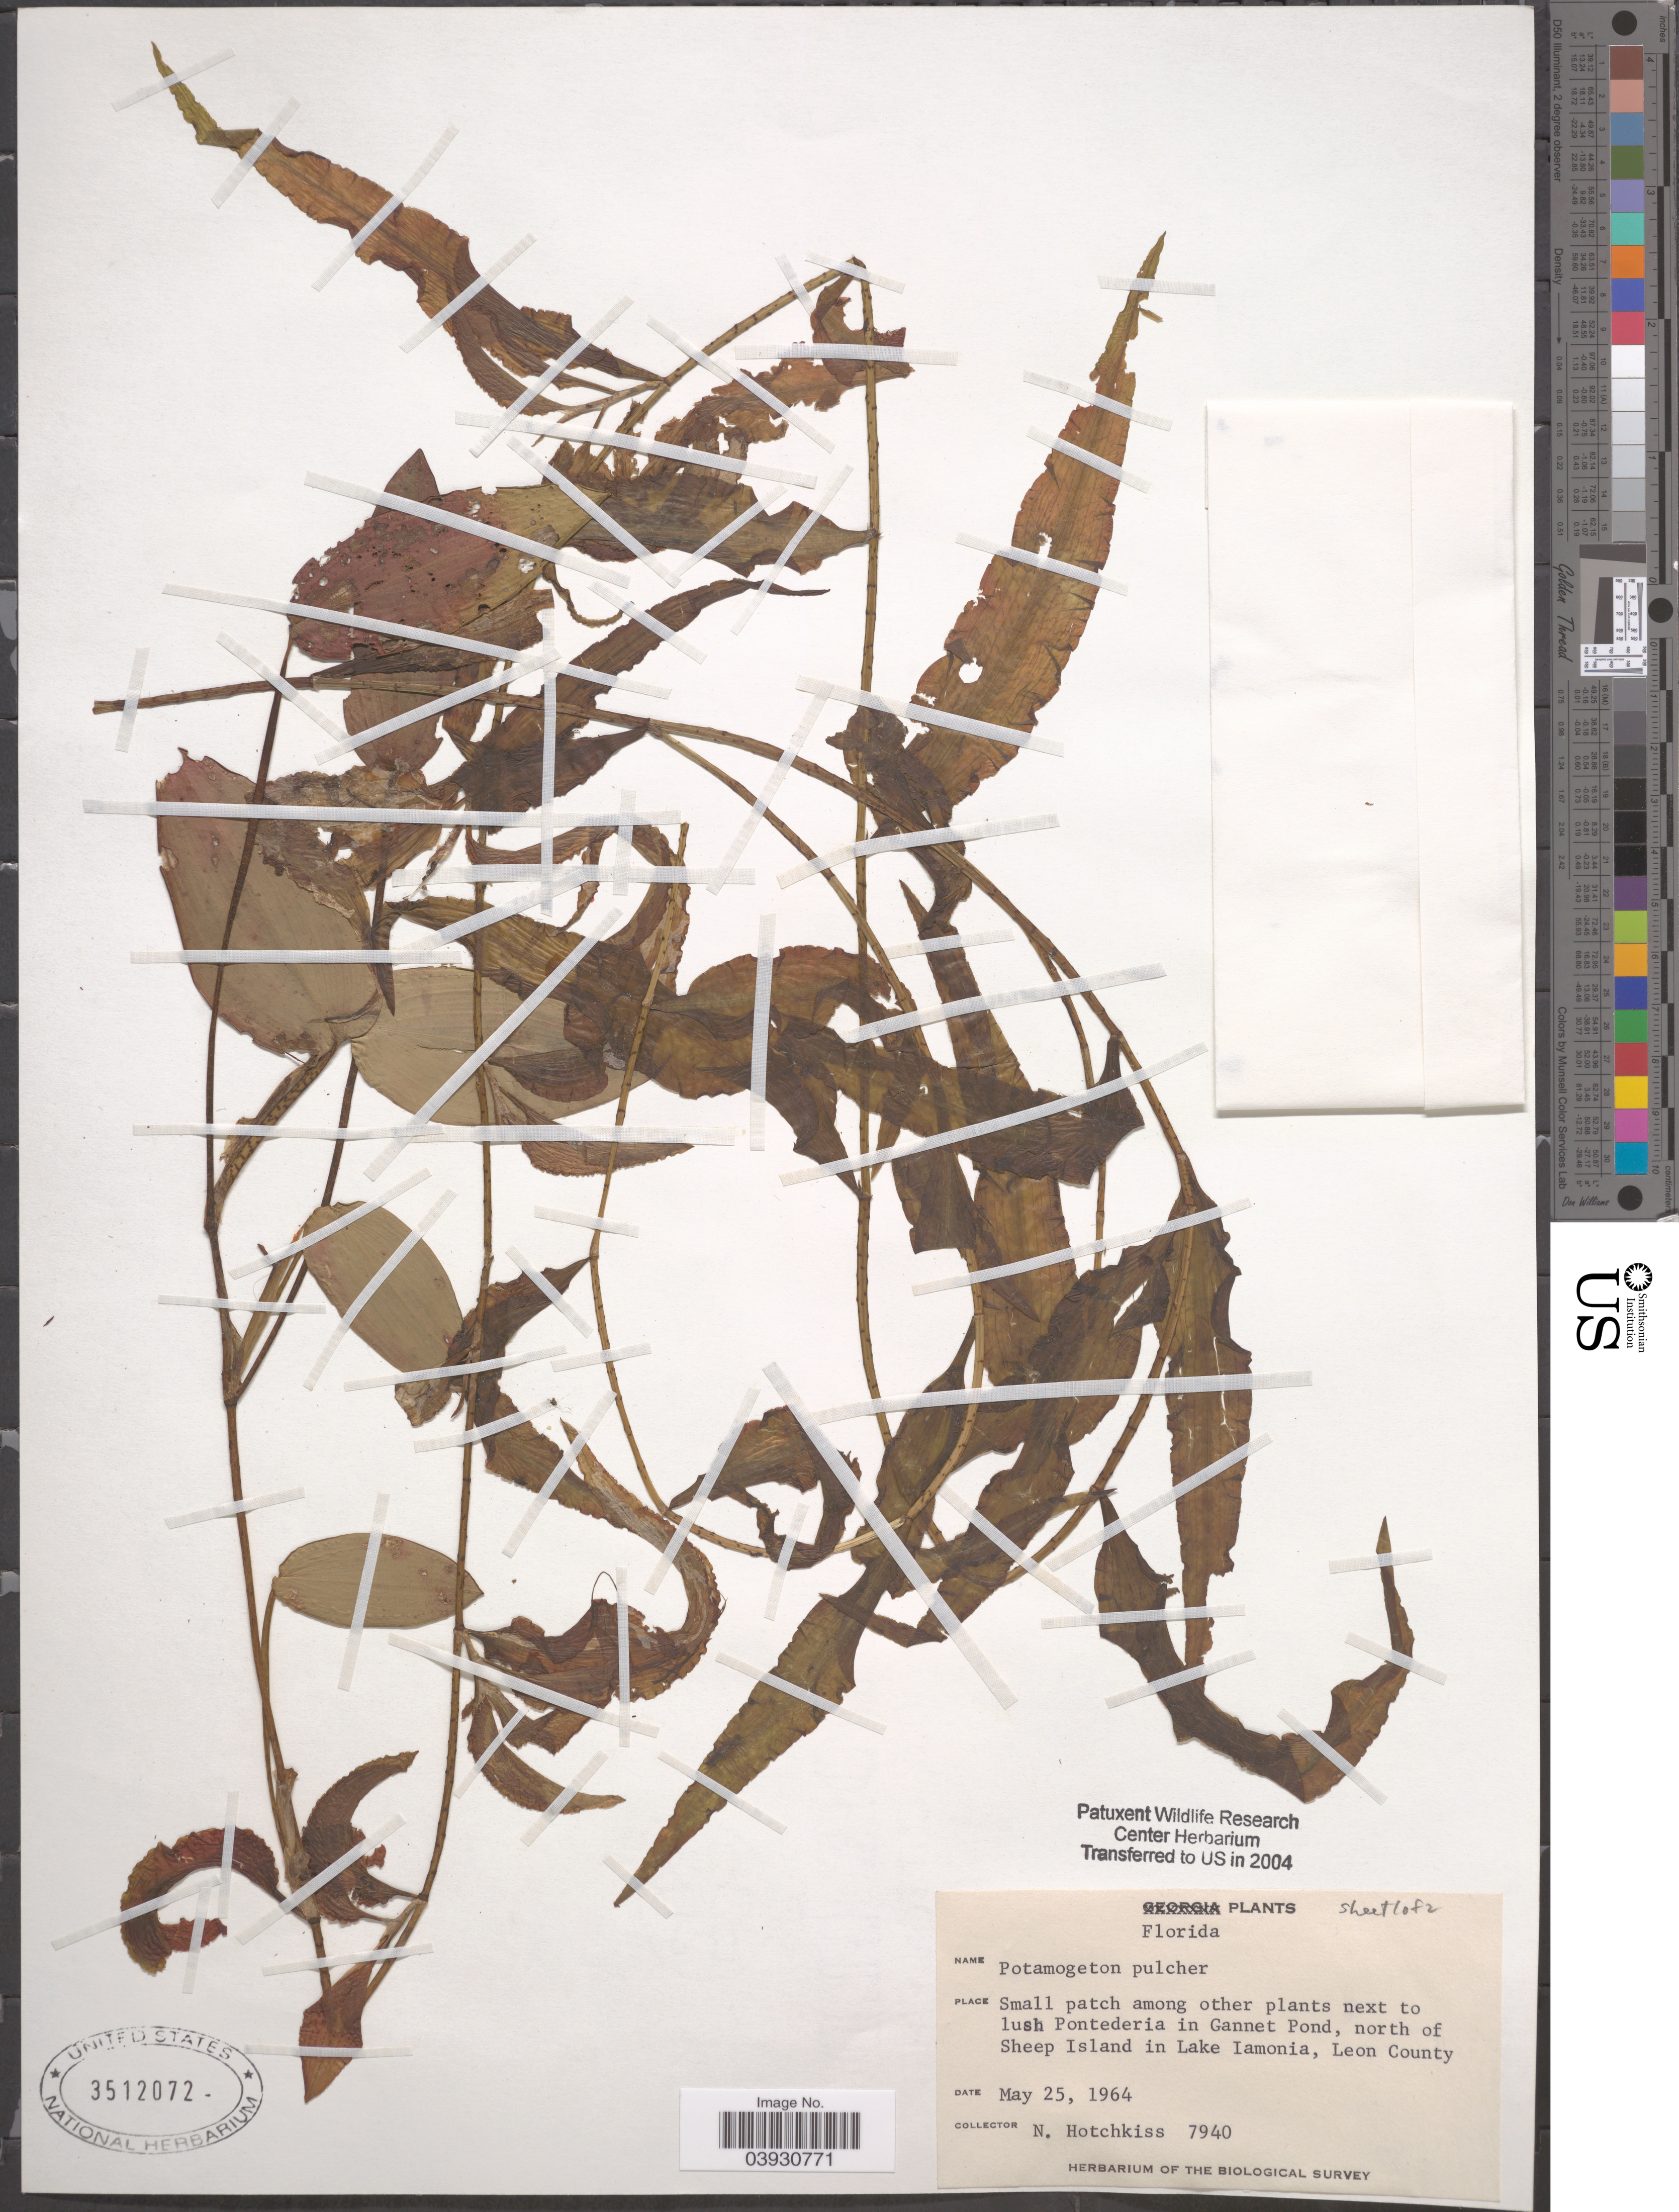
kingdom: Plantae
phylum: Tracheophyta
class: Liliopsida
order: Alismatales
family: Potamogetonaceae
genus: Potamogeton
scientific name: Potamogeton pulcher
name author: Tuck.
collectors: N. Hotchkiss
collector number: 7940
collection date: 1964-05-25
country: United States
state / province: Florida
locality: In Gannet Pond, north of Sheep Island in Lake Iamonia, Leon County.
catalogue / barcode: US 3512072